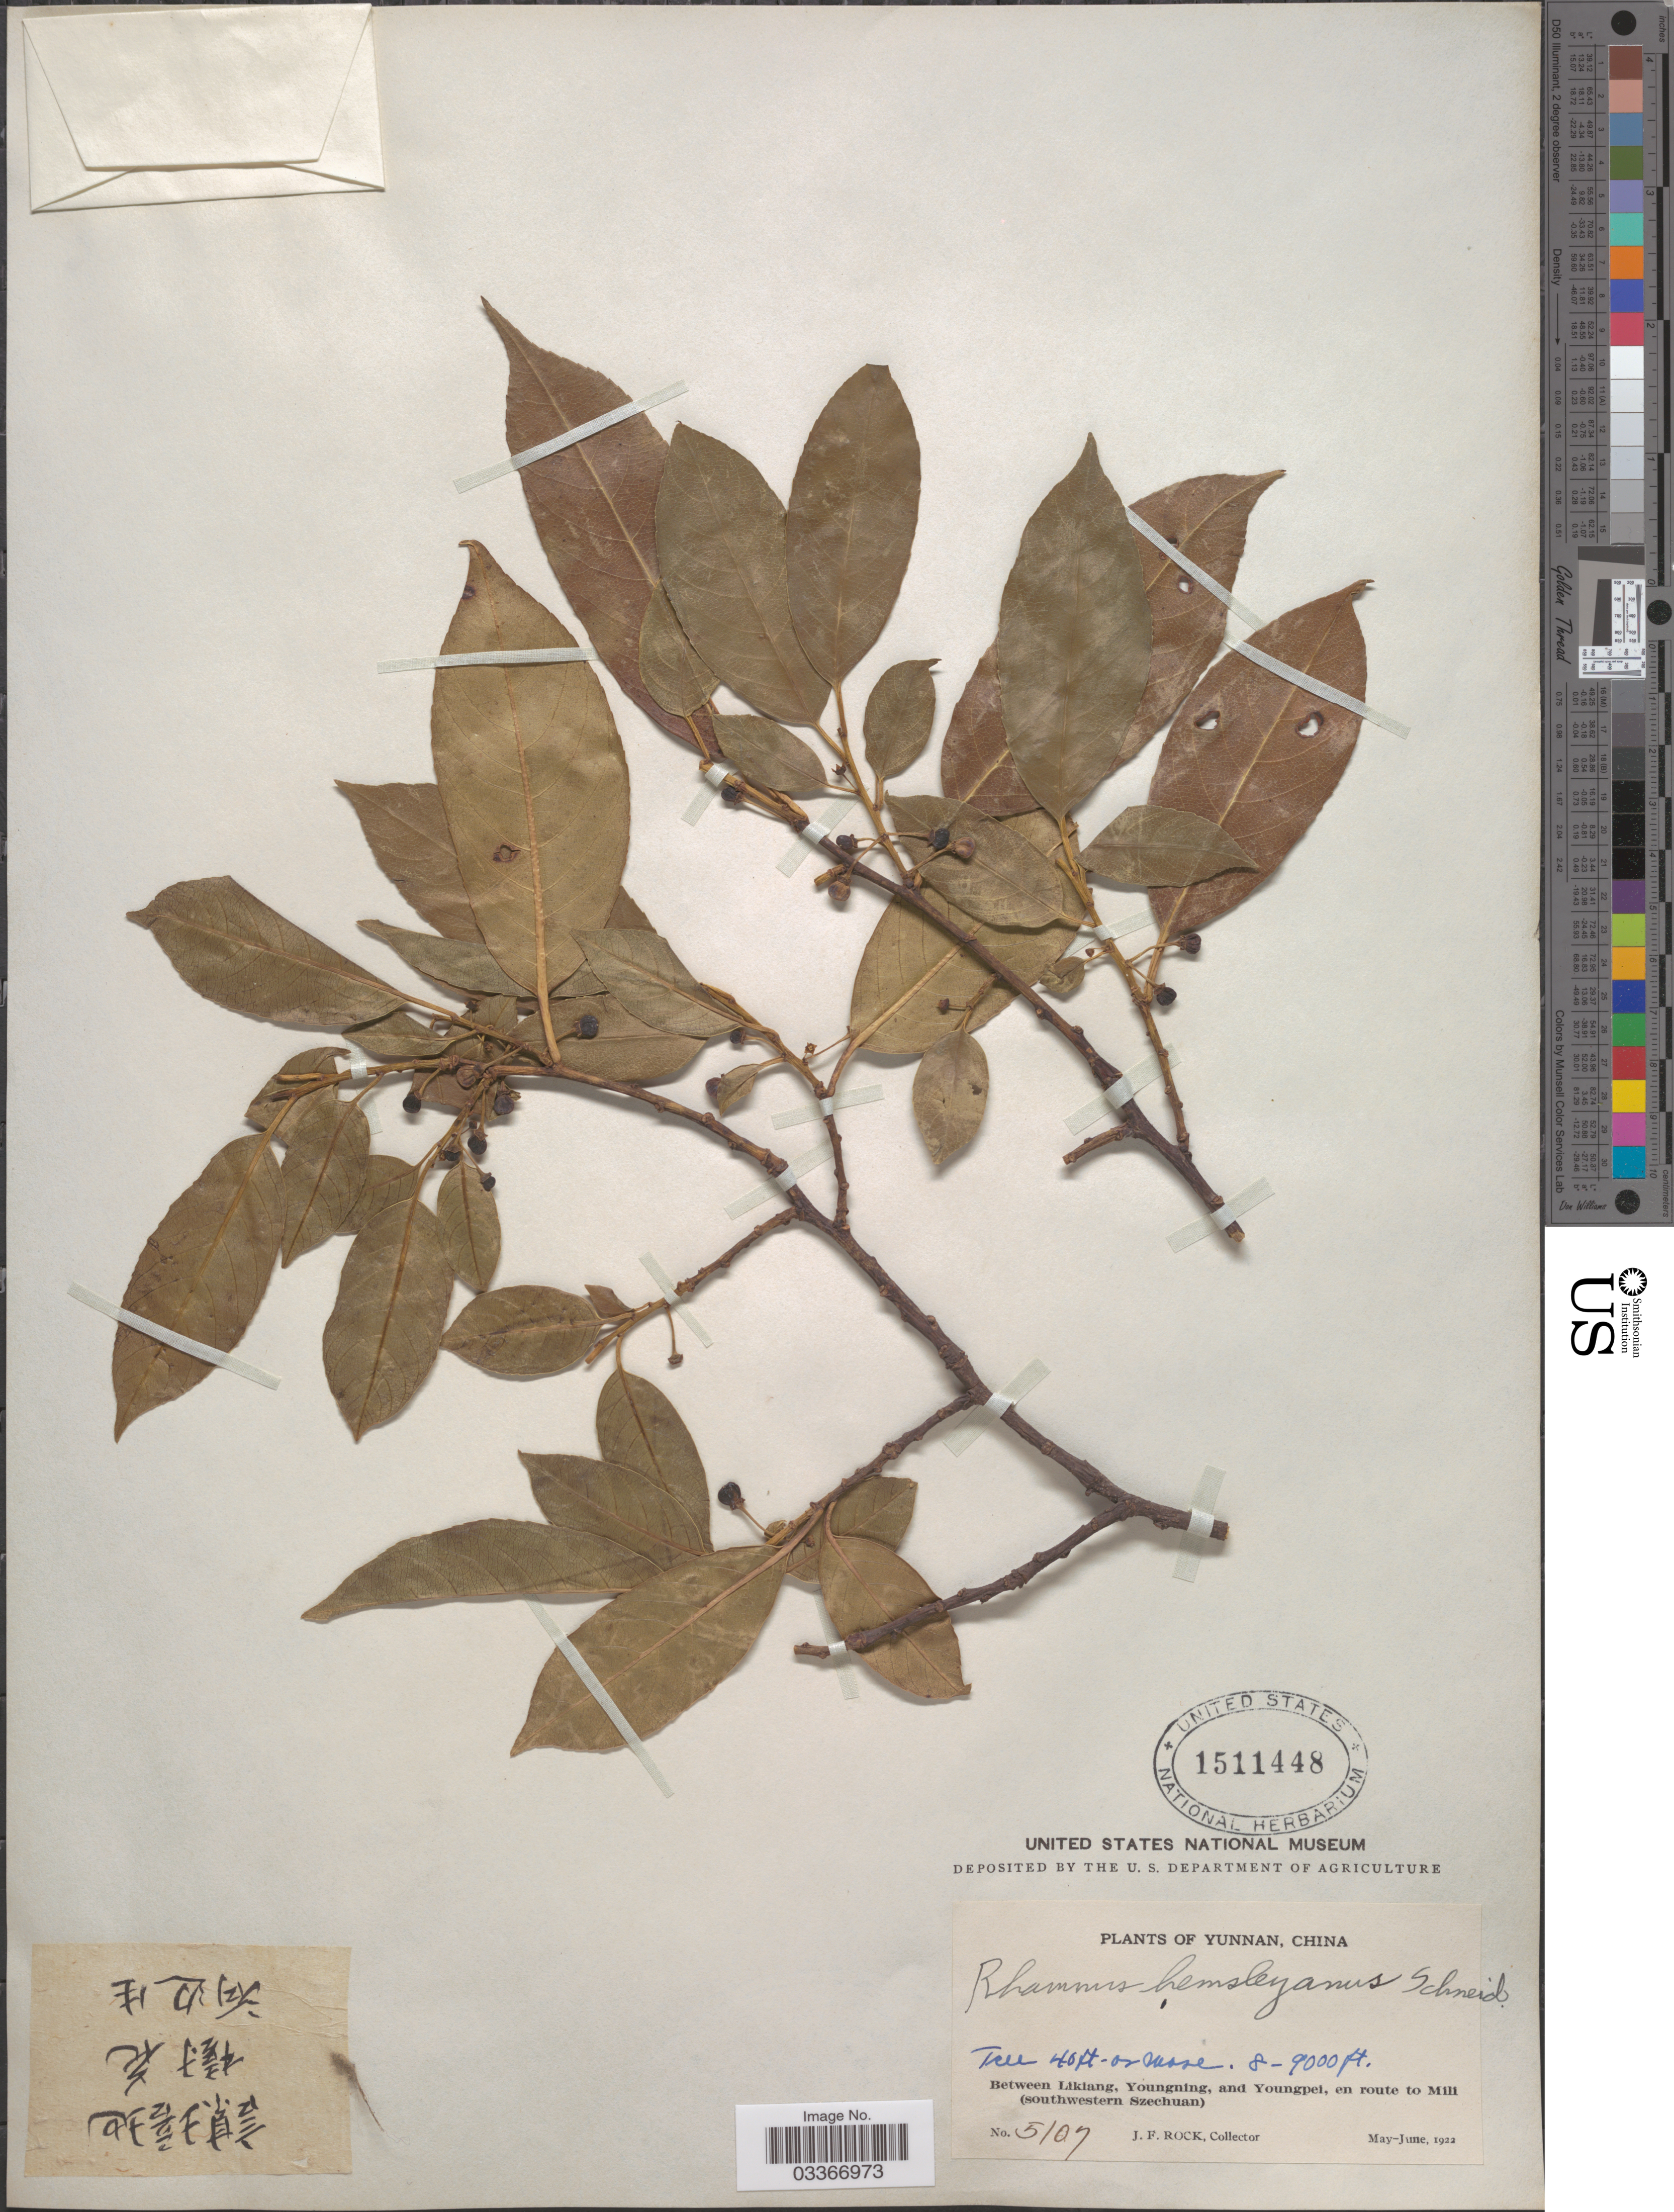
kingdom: Plantae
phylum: Tracheophyta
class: Magnoliopsida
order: Rosales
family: Rhamnaceae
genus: Rhamnus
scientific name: Rhamnus hemsleyanus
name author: C.K. Schneid.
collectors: J. Rock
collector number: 5107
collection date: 1922-05/1922-06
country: China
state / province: Yunnan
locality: Between Likiang, Youngning, and Youngpei, en route to Mili (southwestern Szechuan).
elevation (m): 2438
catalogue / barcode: US 1511448